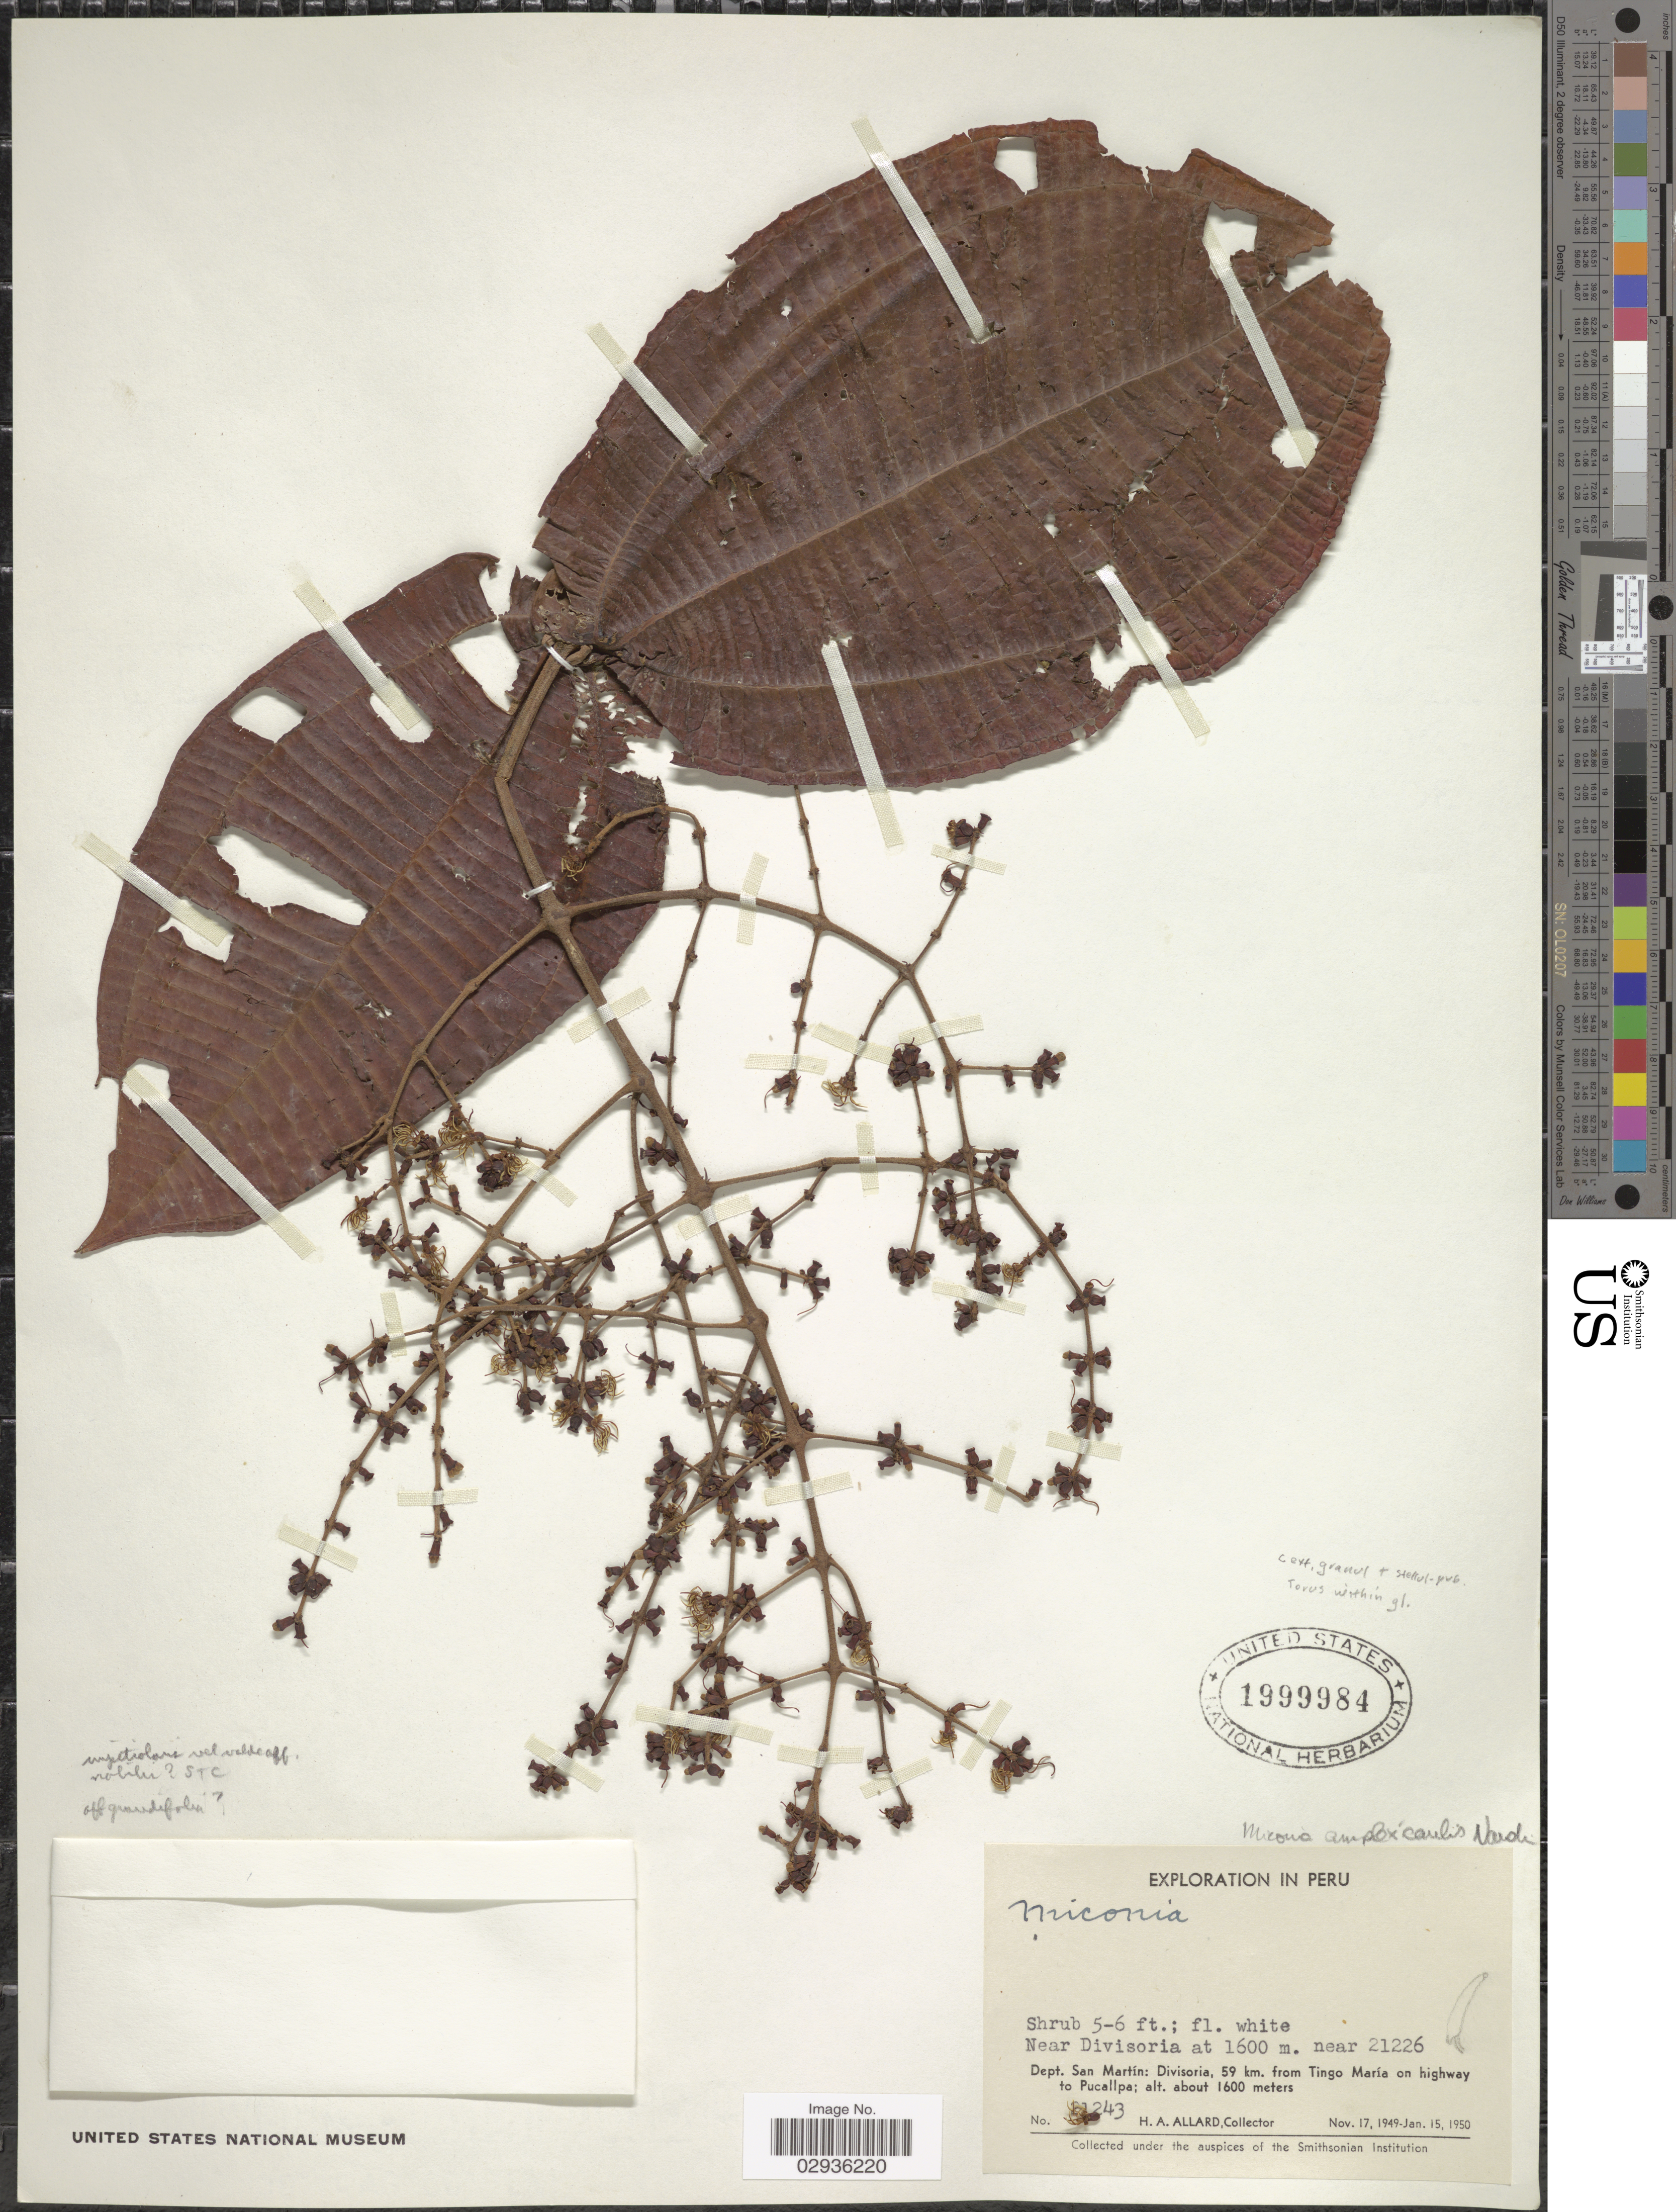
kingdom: Plantae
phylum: Tracheophyta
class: Magnoliopsida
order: Myrtales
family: Melastomataceae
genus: Miconia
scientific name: Miconia amplexicaulis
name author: Naudin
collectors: H. A. Allard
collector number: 1243*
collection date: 1949-11-17/1950-01-15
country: Peru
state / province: San Martín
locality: Near Divisoria near 21226. Dept. San Martín: Divisoria, 59 km. from Tingo María on highway to Pucallpa.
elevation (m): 1600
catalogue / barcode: US 1999984